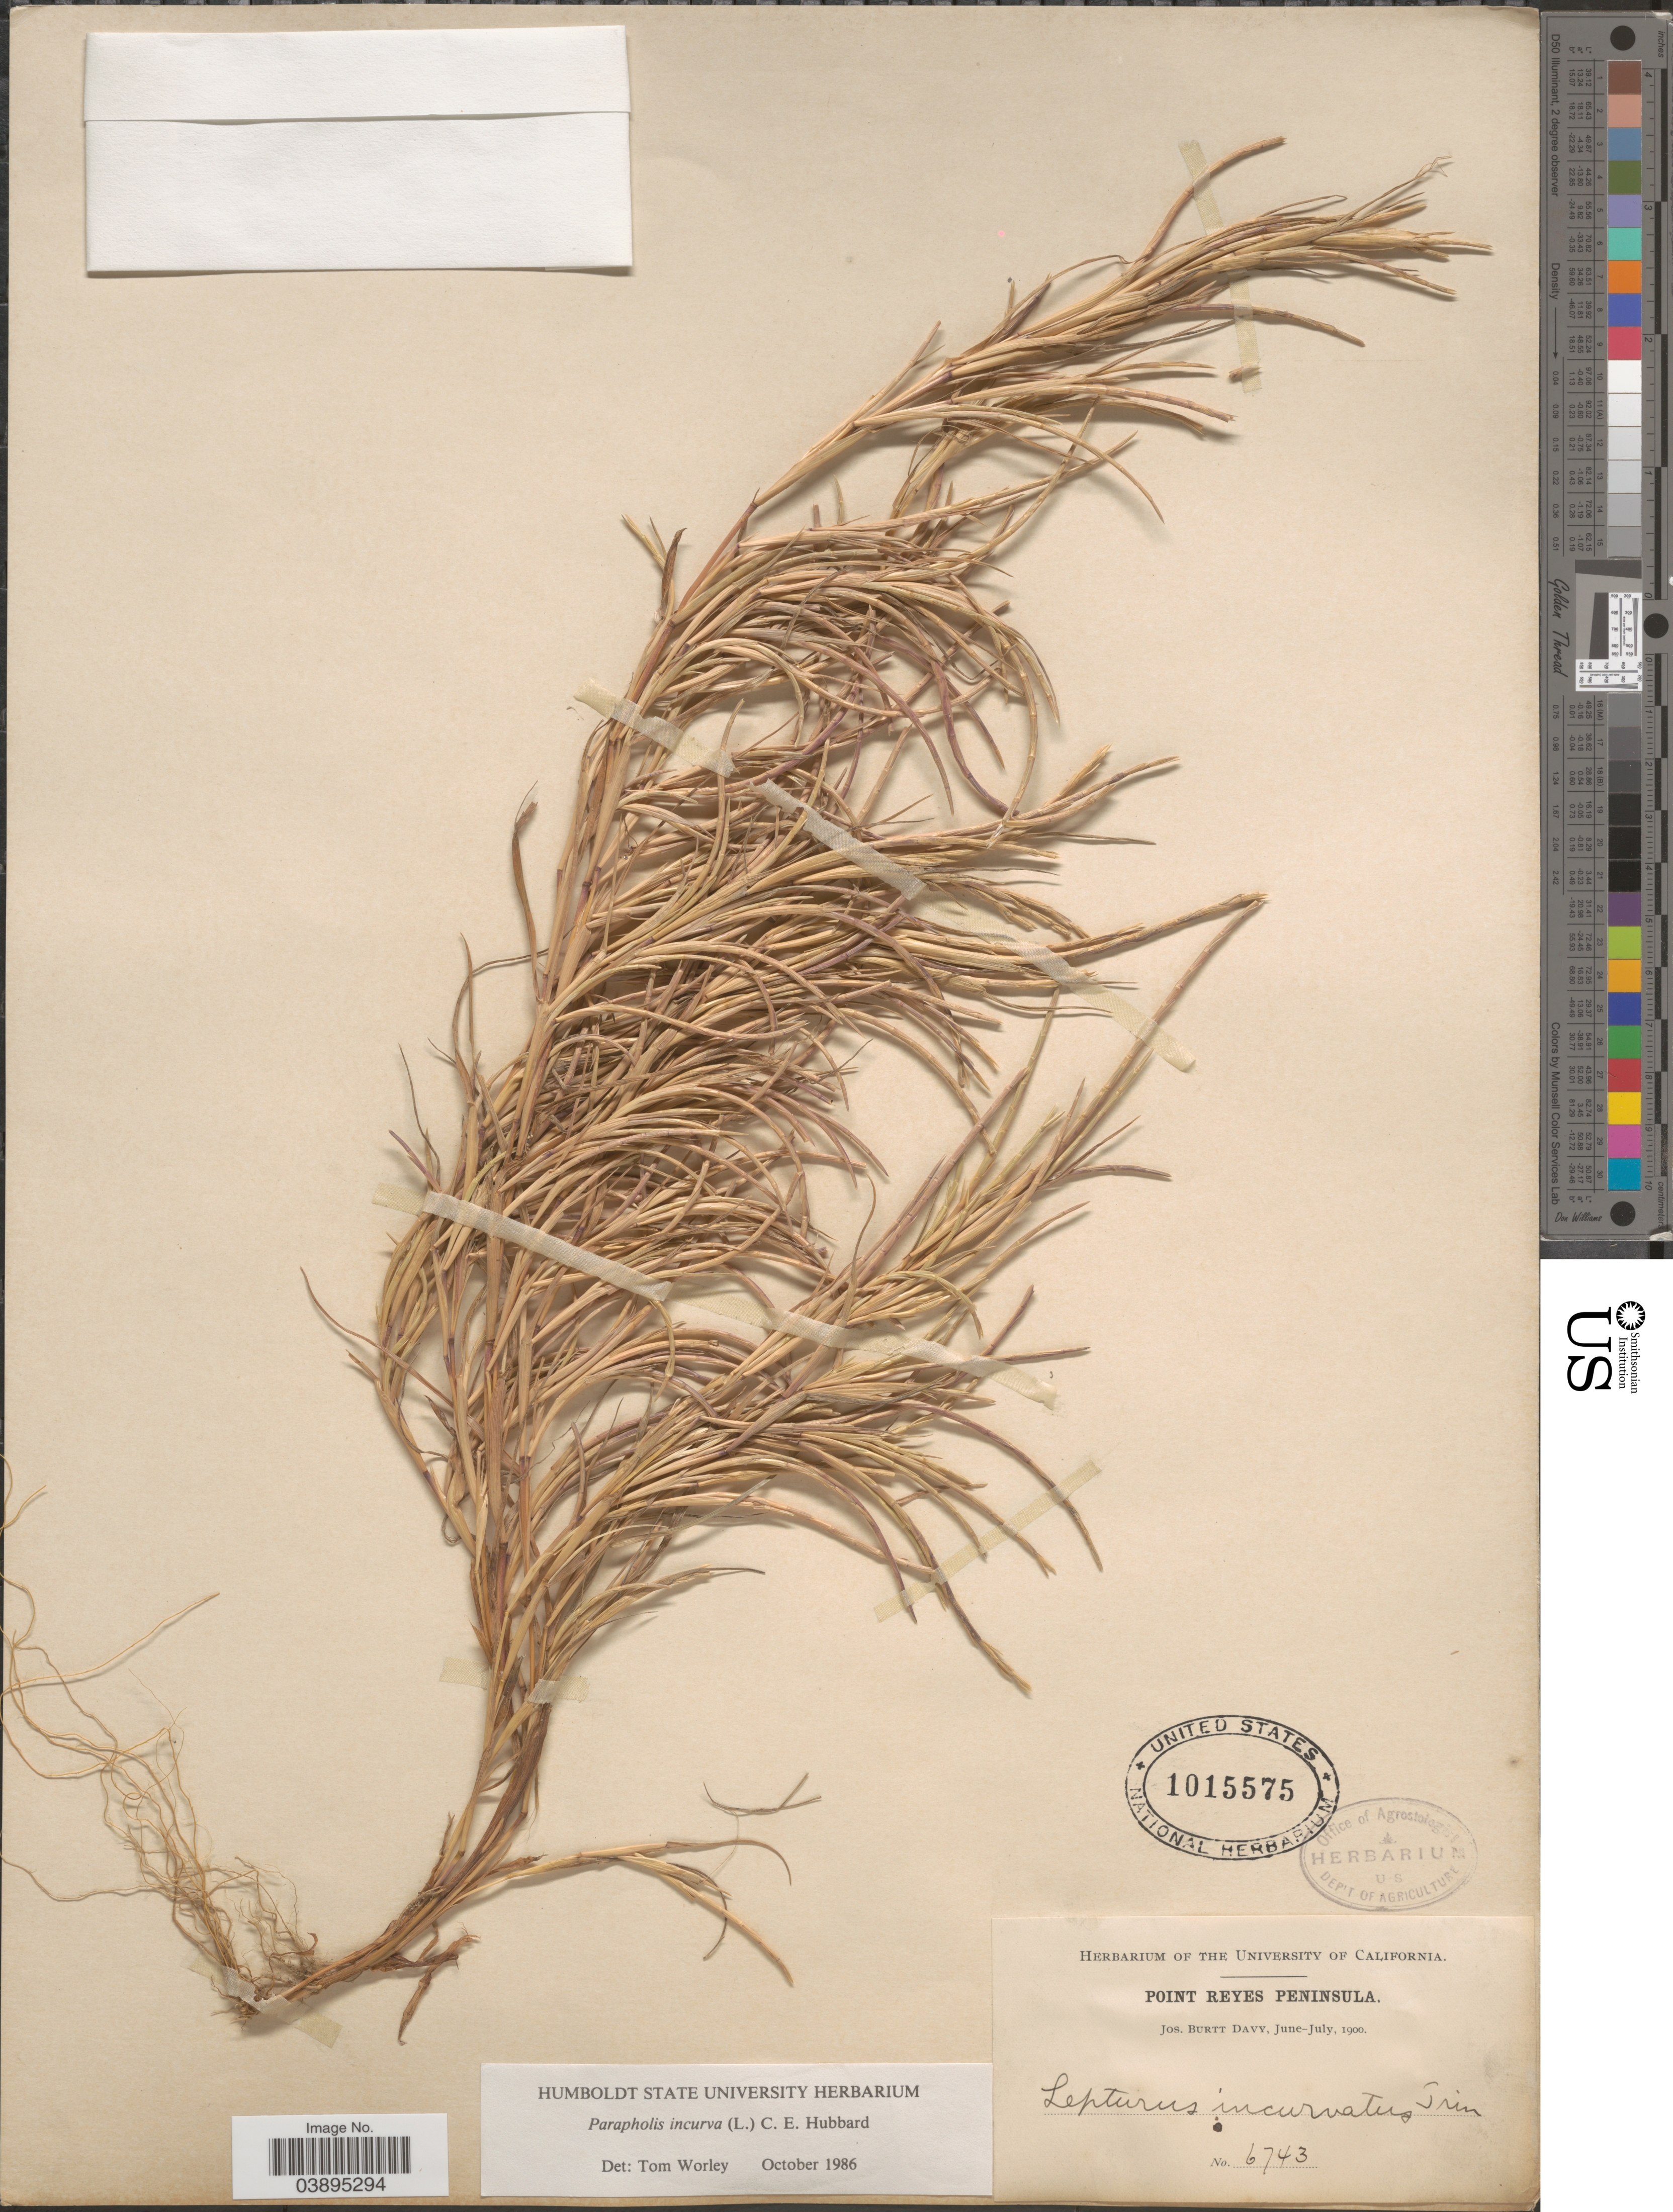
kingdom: Plantae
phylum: Tracheophyta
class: Liliopsida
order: Poales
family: Poaceae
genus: Parapholis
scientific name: Parapholis incurva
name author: (L.) C.E. Hubb.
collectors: J. Burtt Davy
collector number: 6743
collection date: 1900-06/1900-07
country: United States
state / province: California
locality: Point Reyes Peninsula.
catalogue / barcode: US 1015575